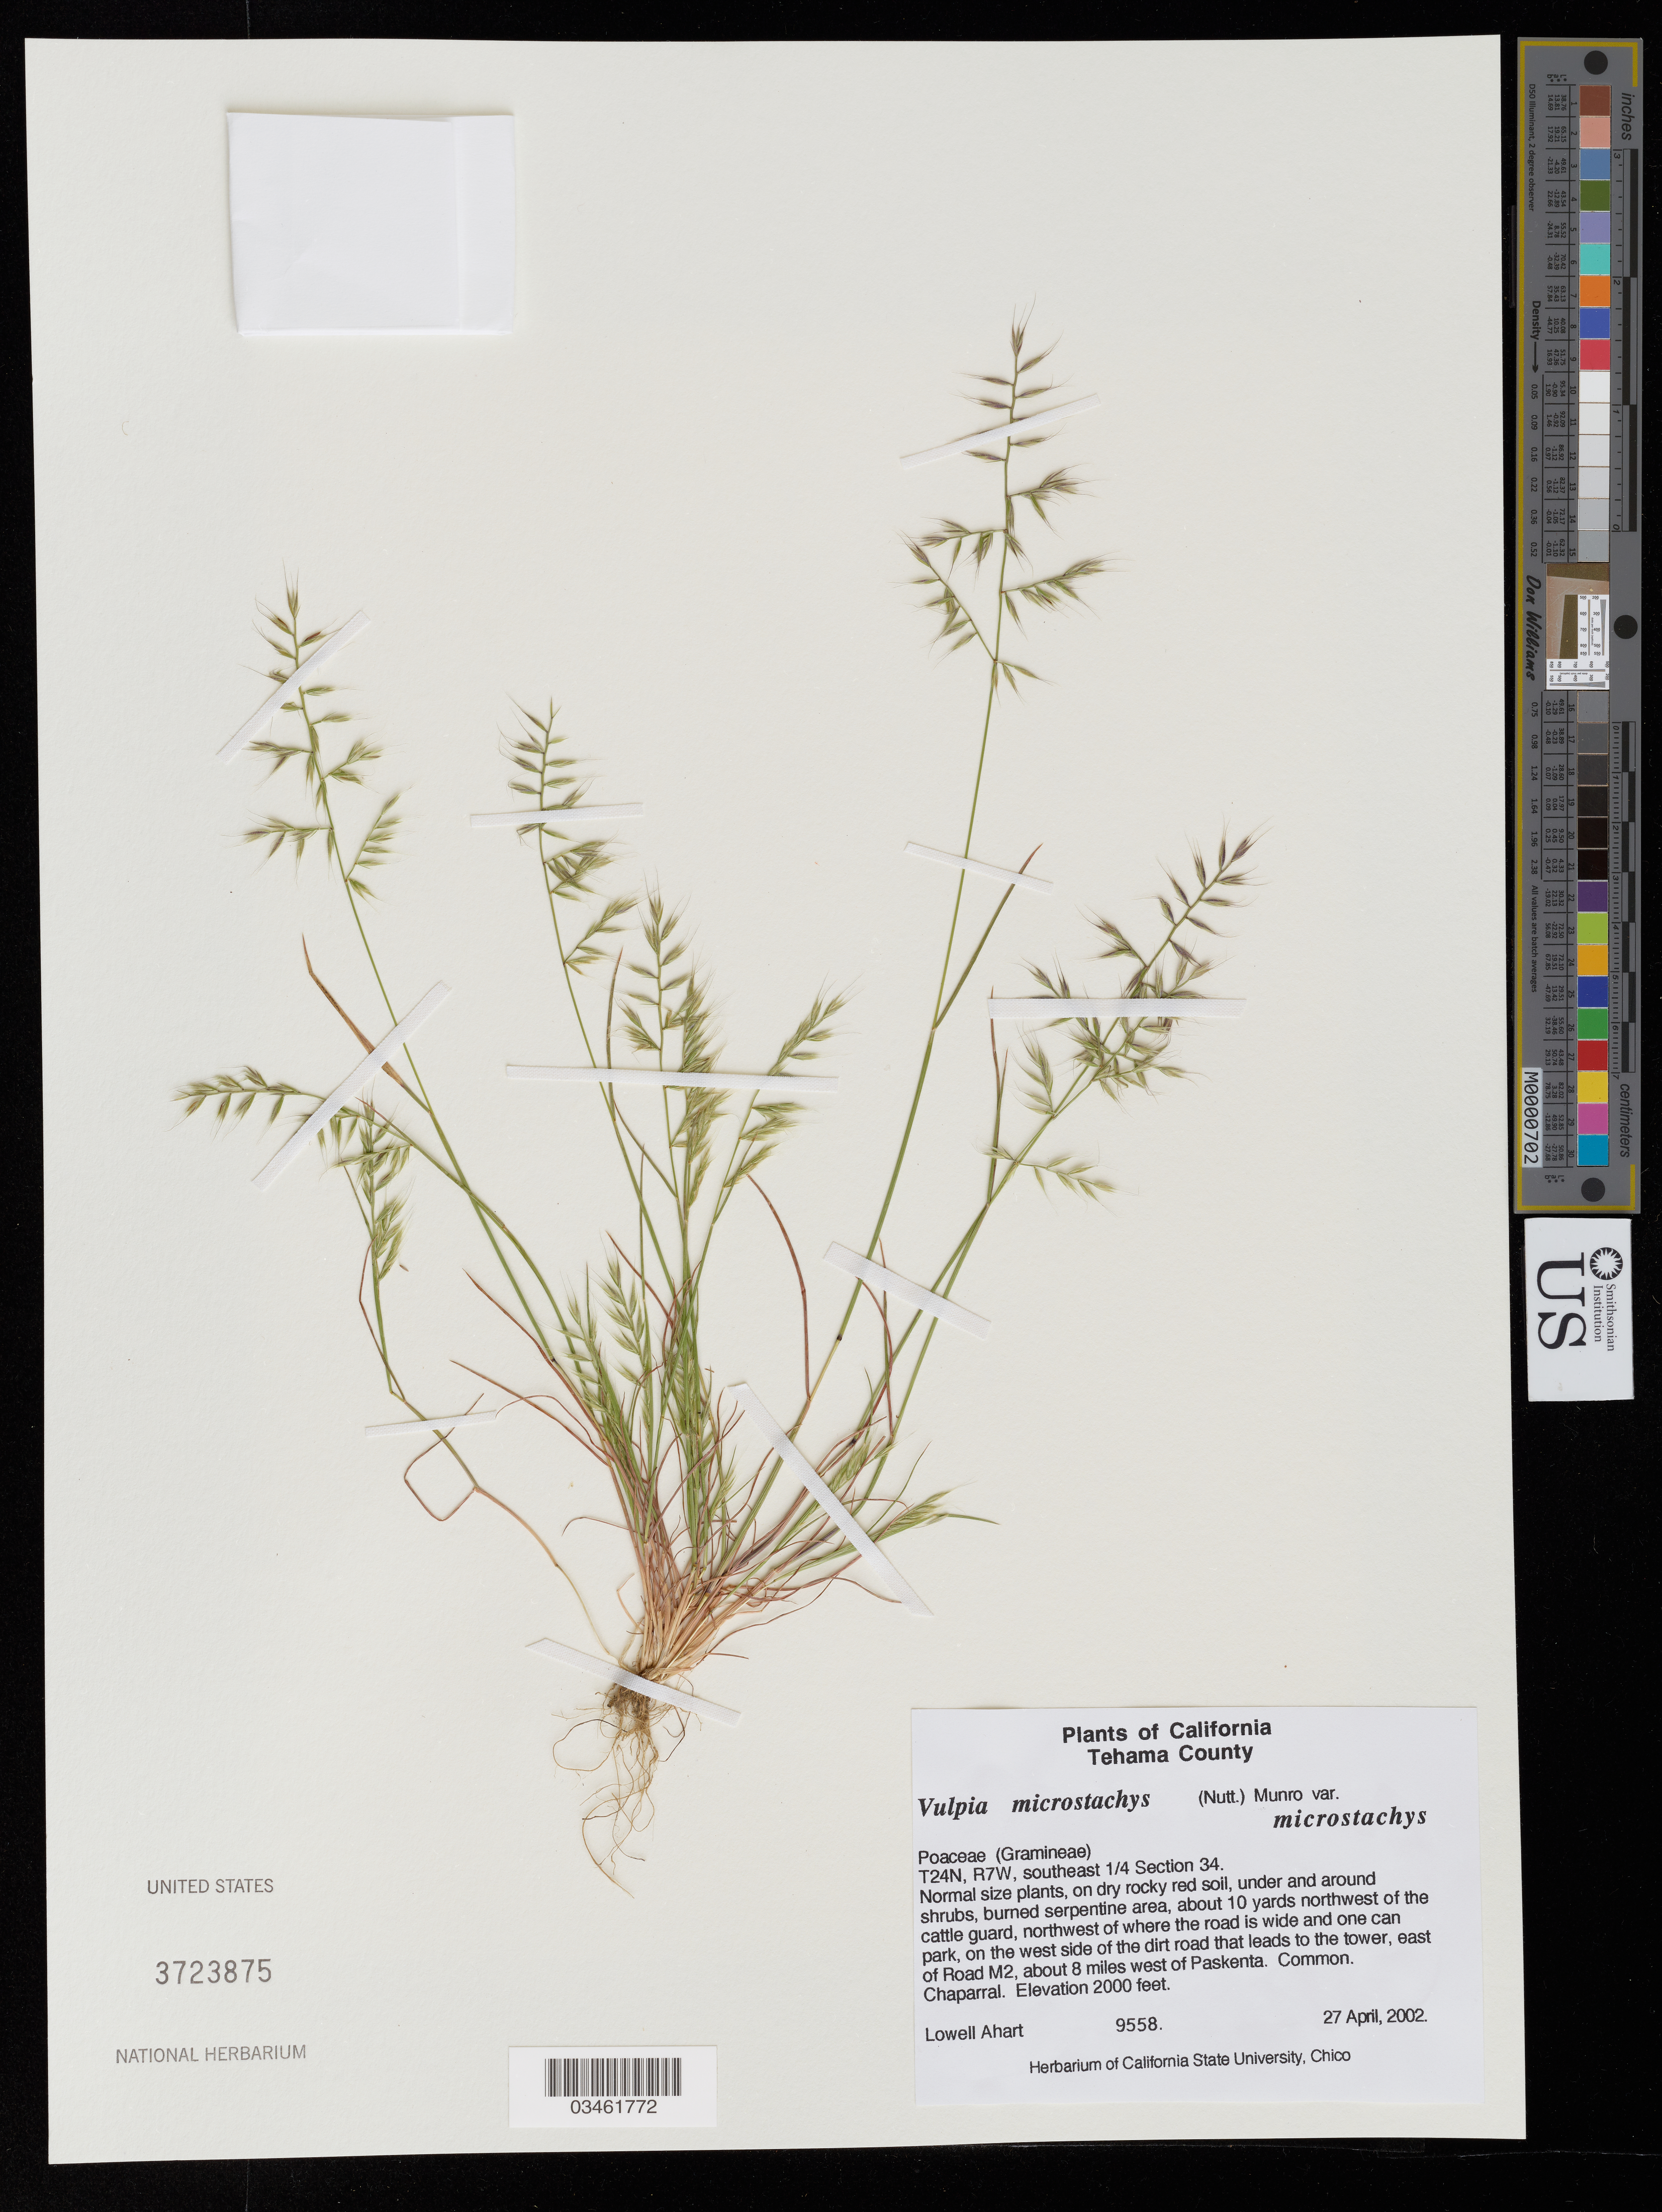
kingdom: Plantae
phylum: Tracheophyta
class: Liliopsida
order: Poales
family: Poaceae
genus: Vulpia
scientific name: Vulpia microstachys var. microstachys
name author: (Nutt.) Munro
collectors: L. Ahart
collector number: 9558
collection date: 2002-04-27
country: United States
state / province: California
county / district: Tehama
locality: Tehama County. T24N, R7W, southeast 1/4 Section 34. About 10 yards northwest of the cattle guard, northwest of where the road is wide and one can park, on the west side of the dirt road that leads to the tower, east of Road M2, about 8 miles west of Paskenta.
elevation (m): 610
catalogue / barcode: US 3723875